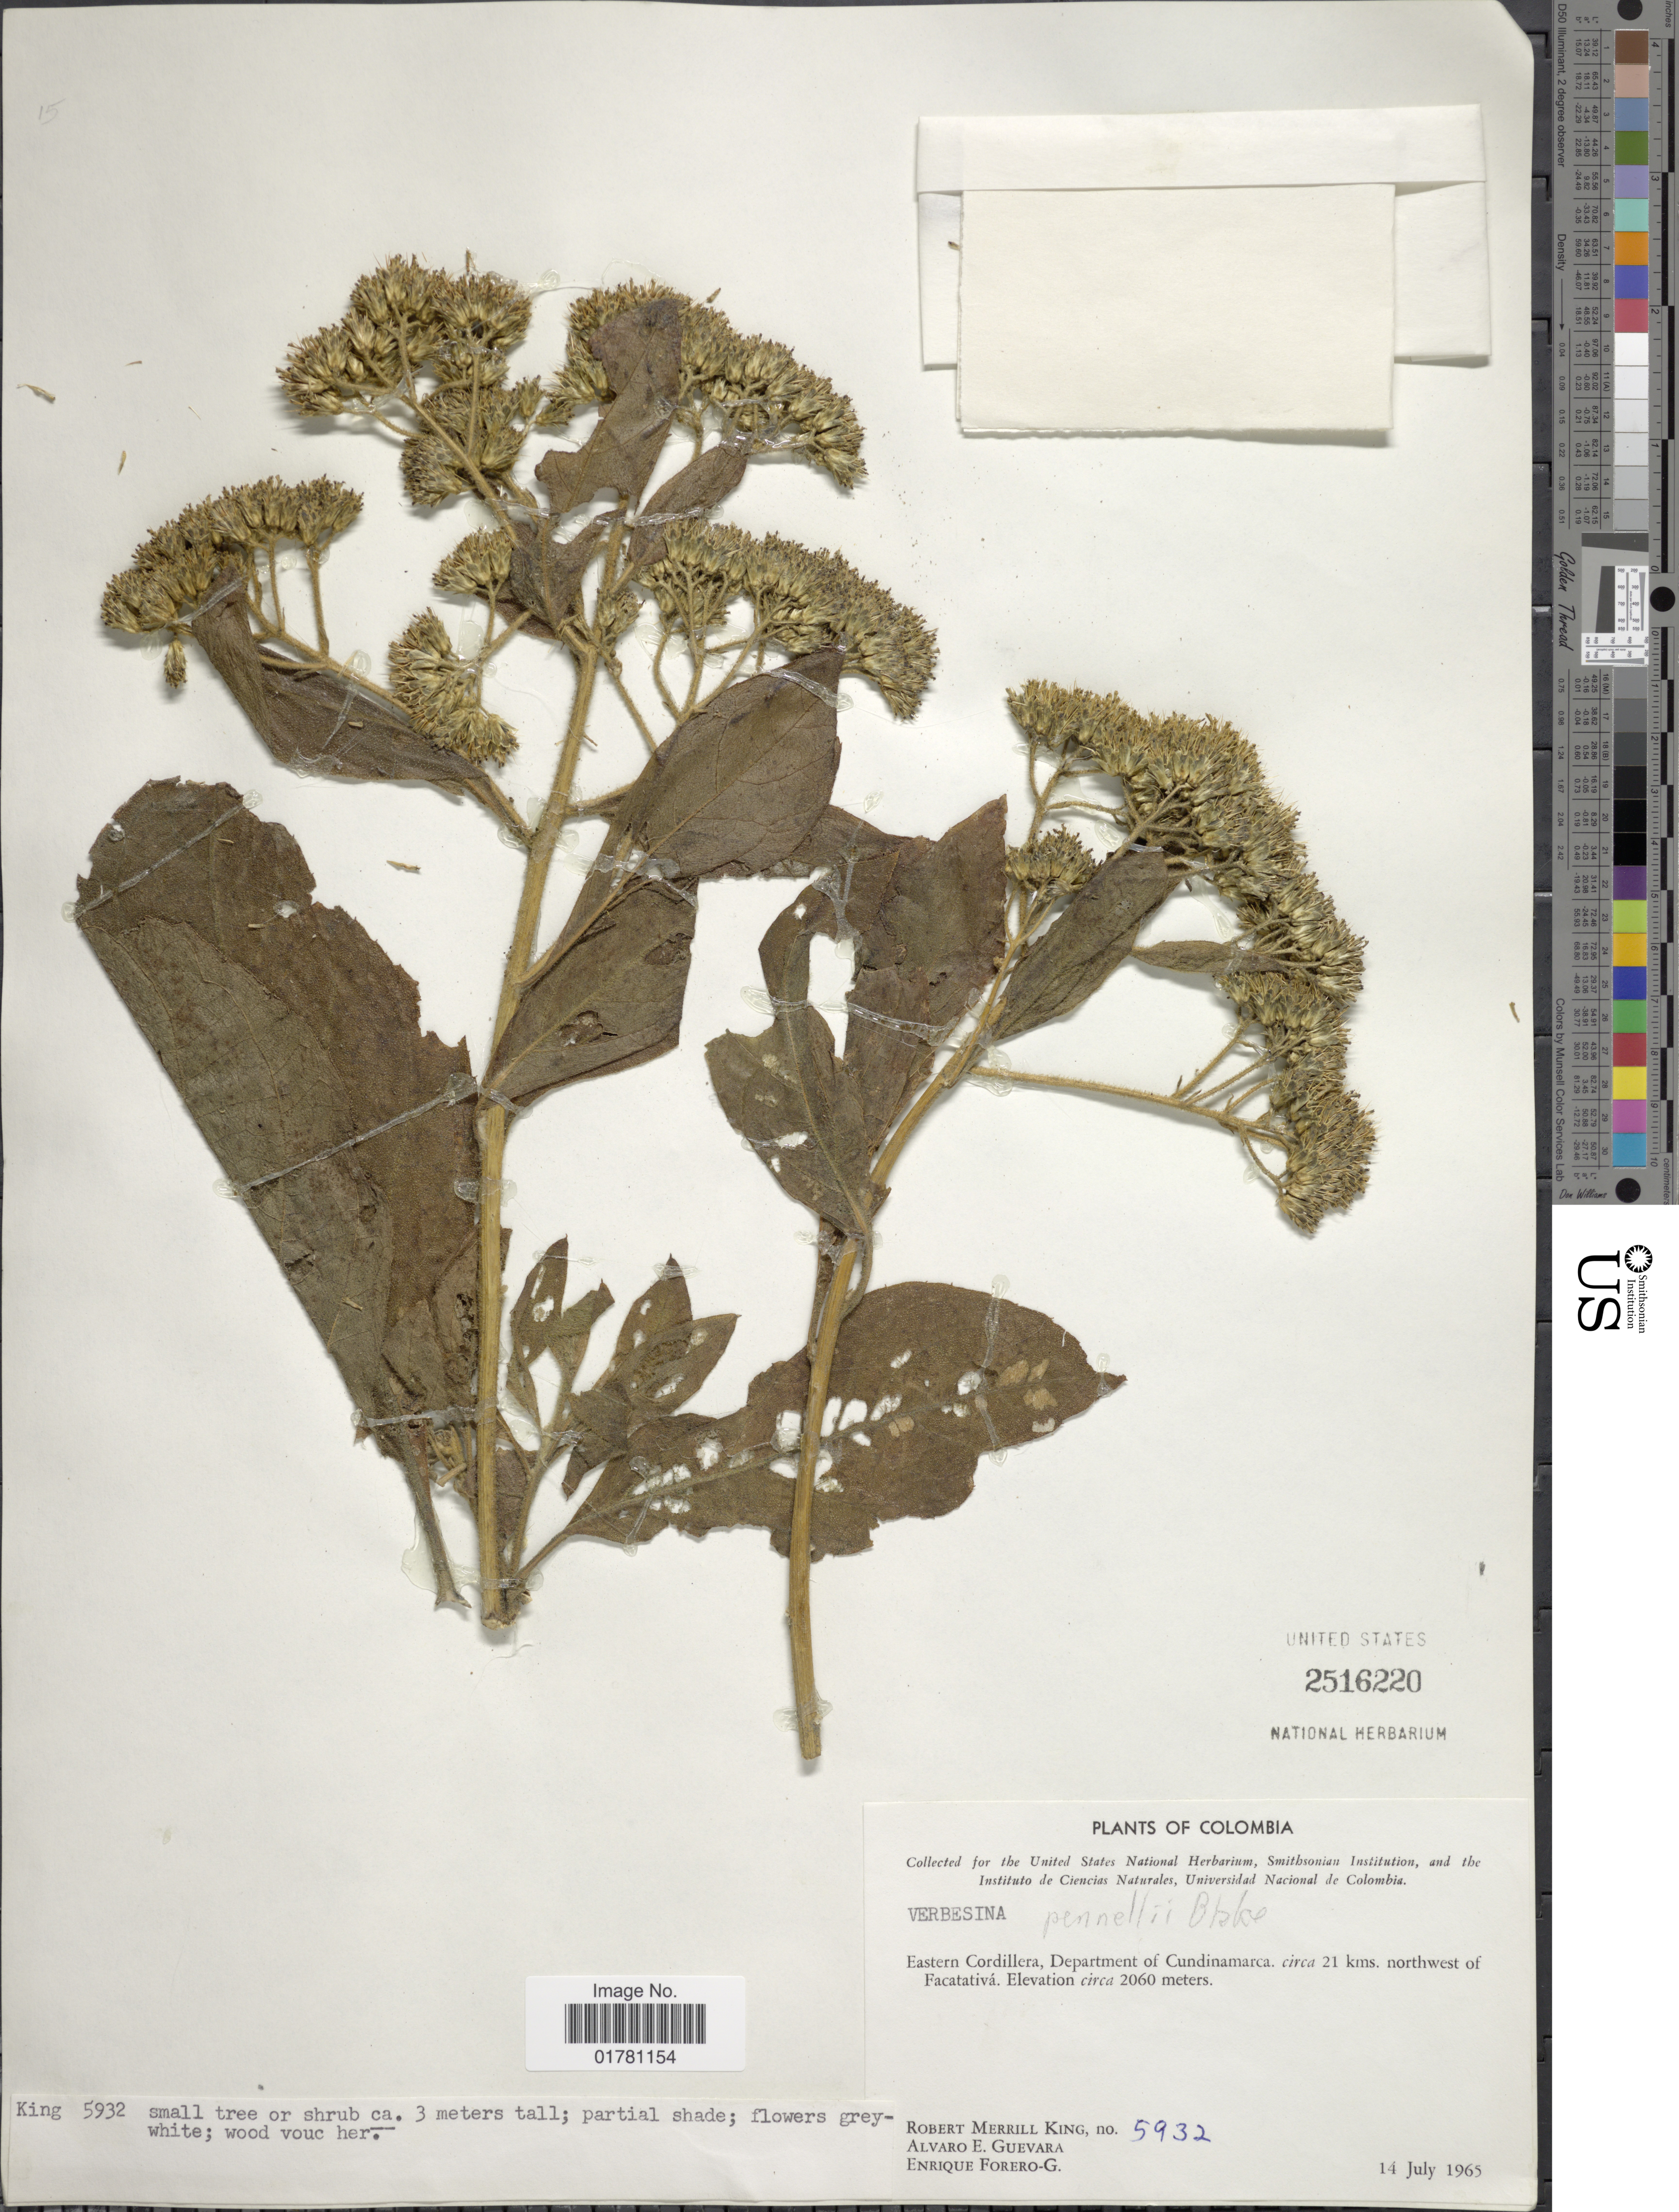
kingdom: Plantae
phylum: Tracheophyta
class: Magnoliopsida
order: Asterales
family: Asteraceae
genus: Verbesina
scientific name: Verbesina pennellii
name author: S.F. Blake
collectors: R. M. King, A. E. Guevara & E. Forero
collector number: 5932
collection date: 1965-07-14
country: Colombia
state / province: Cundinamarca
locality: Eastern Cordillera, Department of Cundinamarca, circa 21 kms east-northwest of Facatatíva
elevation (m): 2060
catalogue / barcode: US 2516220